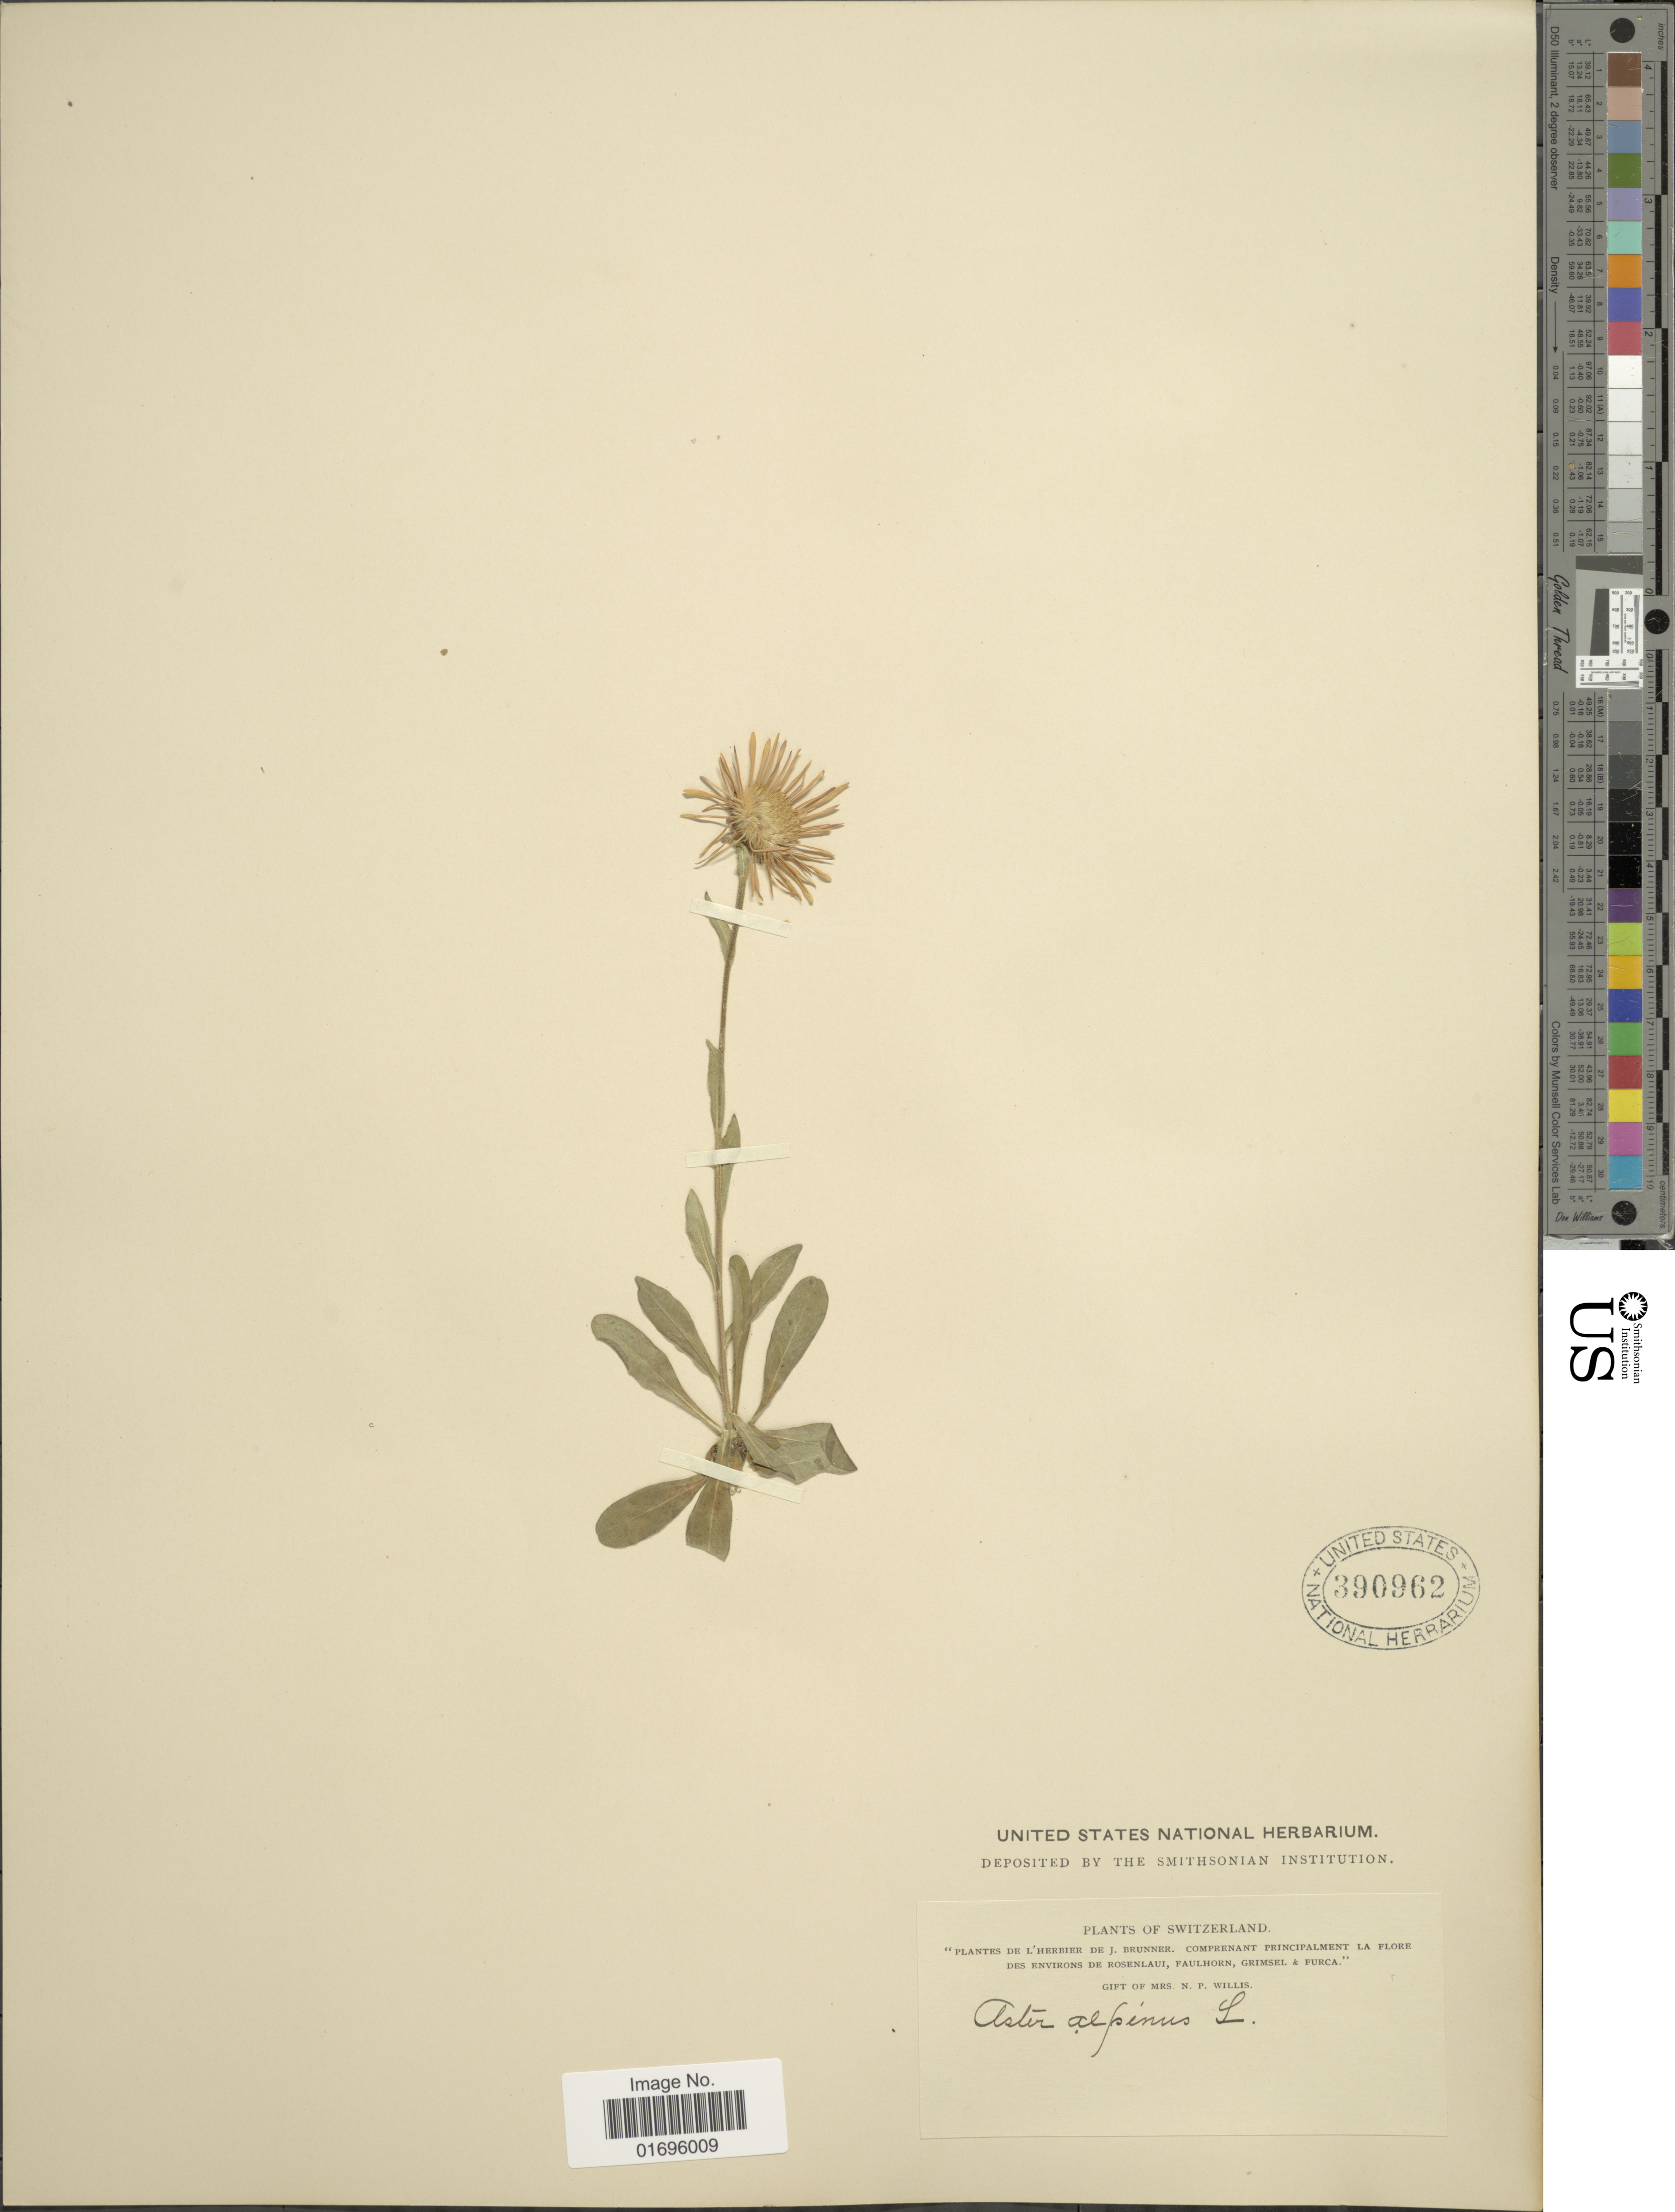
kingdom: Plantae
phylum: Tracheophyta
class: Magnoliopsida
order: Asterales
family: Asteraceae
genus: Aster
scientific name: Aster alpinus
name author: L.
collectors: ex herb. Brunner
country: Switzerland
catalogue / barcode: US 390962